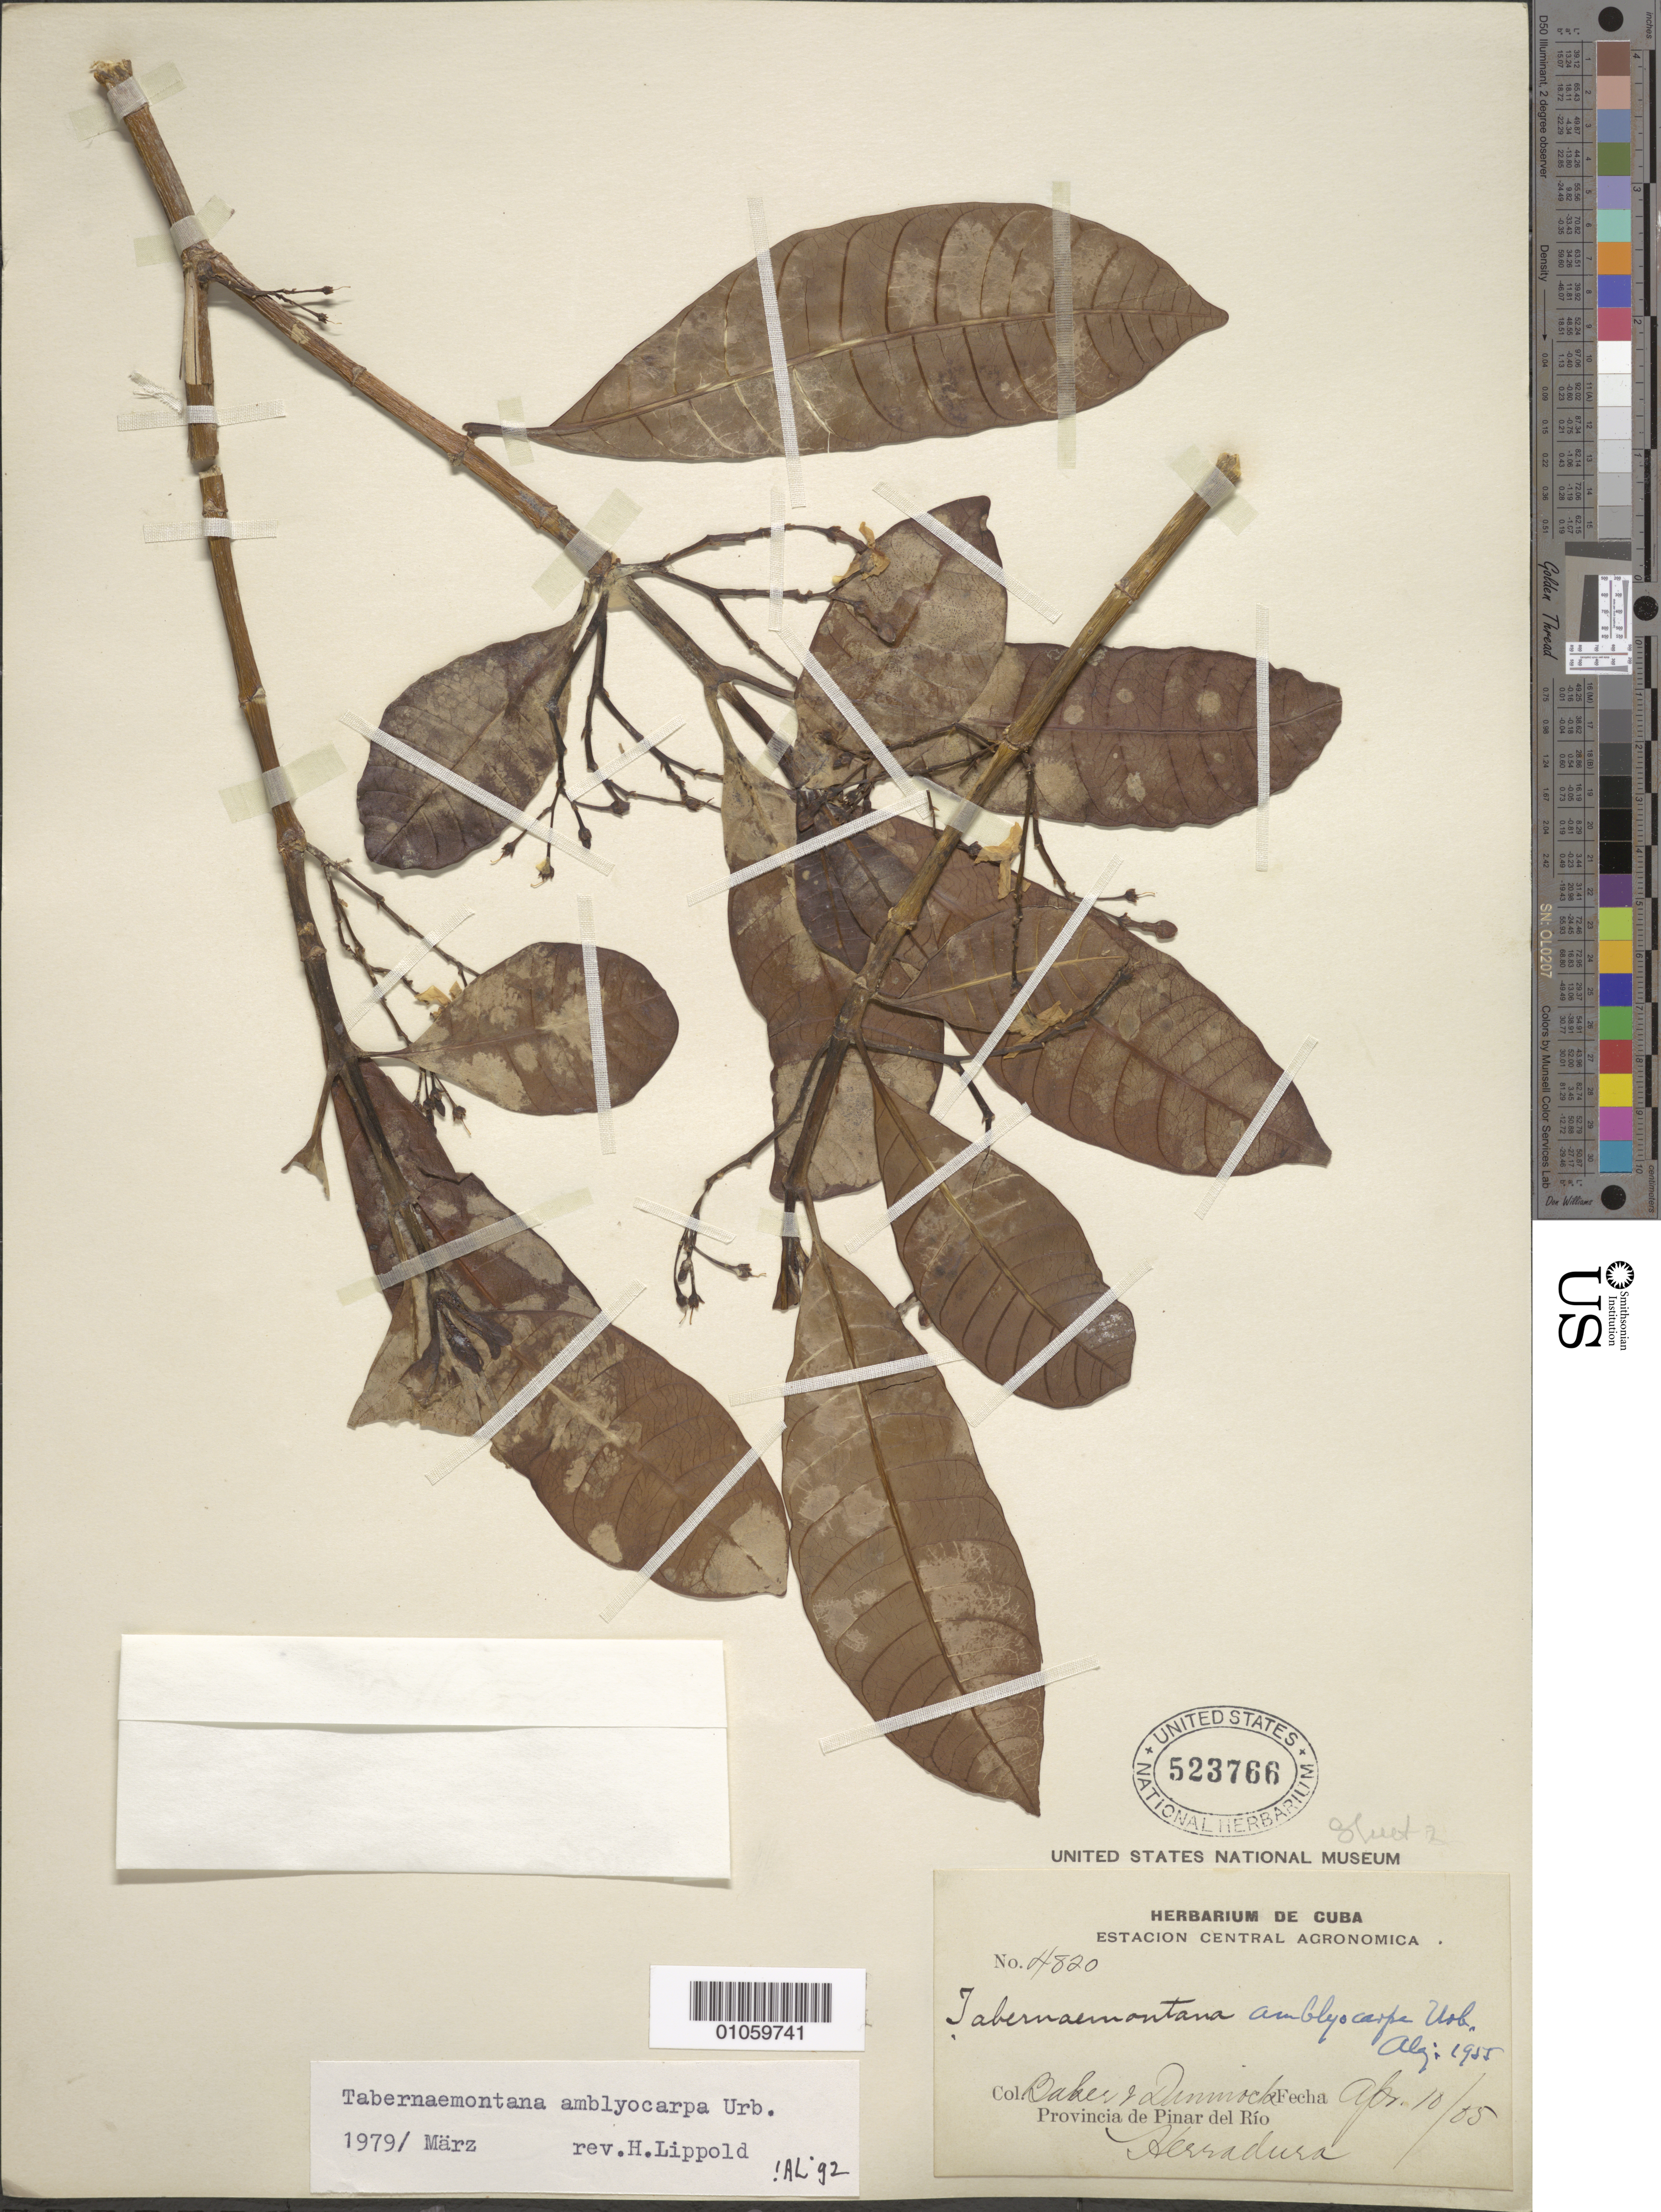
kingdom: Plantae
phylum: Tracheophyta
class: Magnoliopsida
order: Gentianales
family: Apocynaceae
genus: Tabernaemontana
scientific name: Tabernaemontana amblyocarpa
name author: Urb.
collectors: C. F. Baker & -. Dimmock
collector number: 4820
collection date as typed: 10 Apr 1905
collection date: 1905-04-10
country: Cuba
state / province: Pinar del Río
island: Cuba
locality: Herradura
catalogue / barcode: US 523766